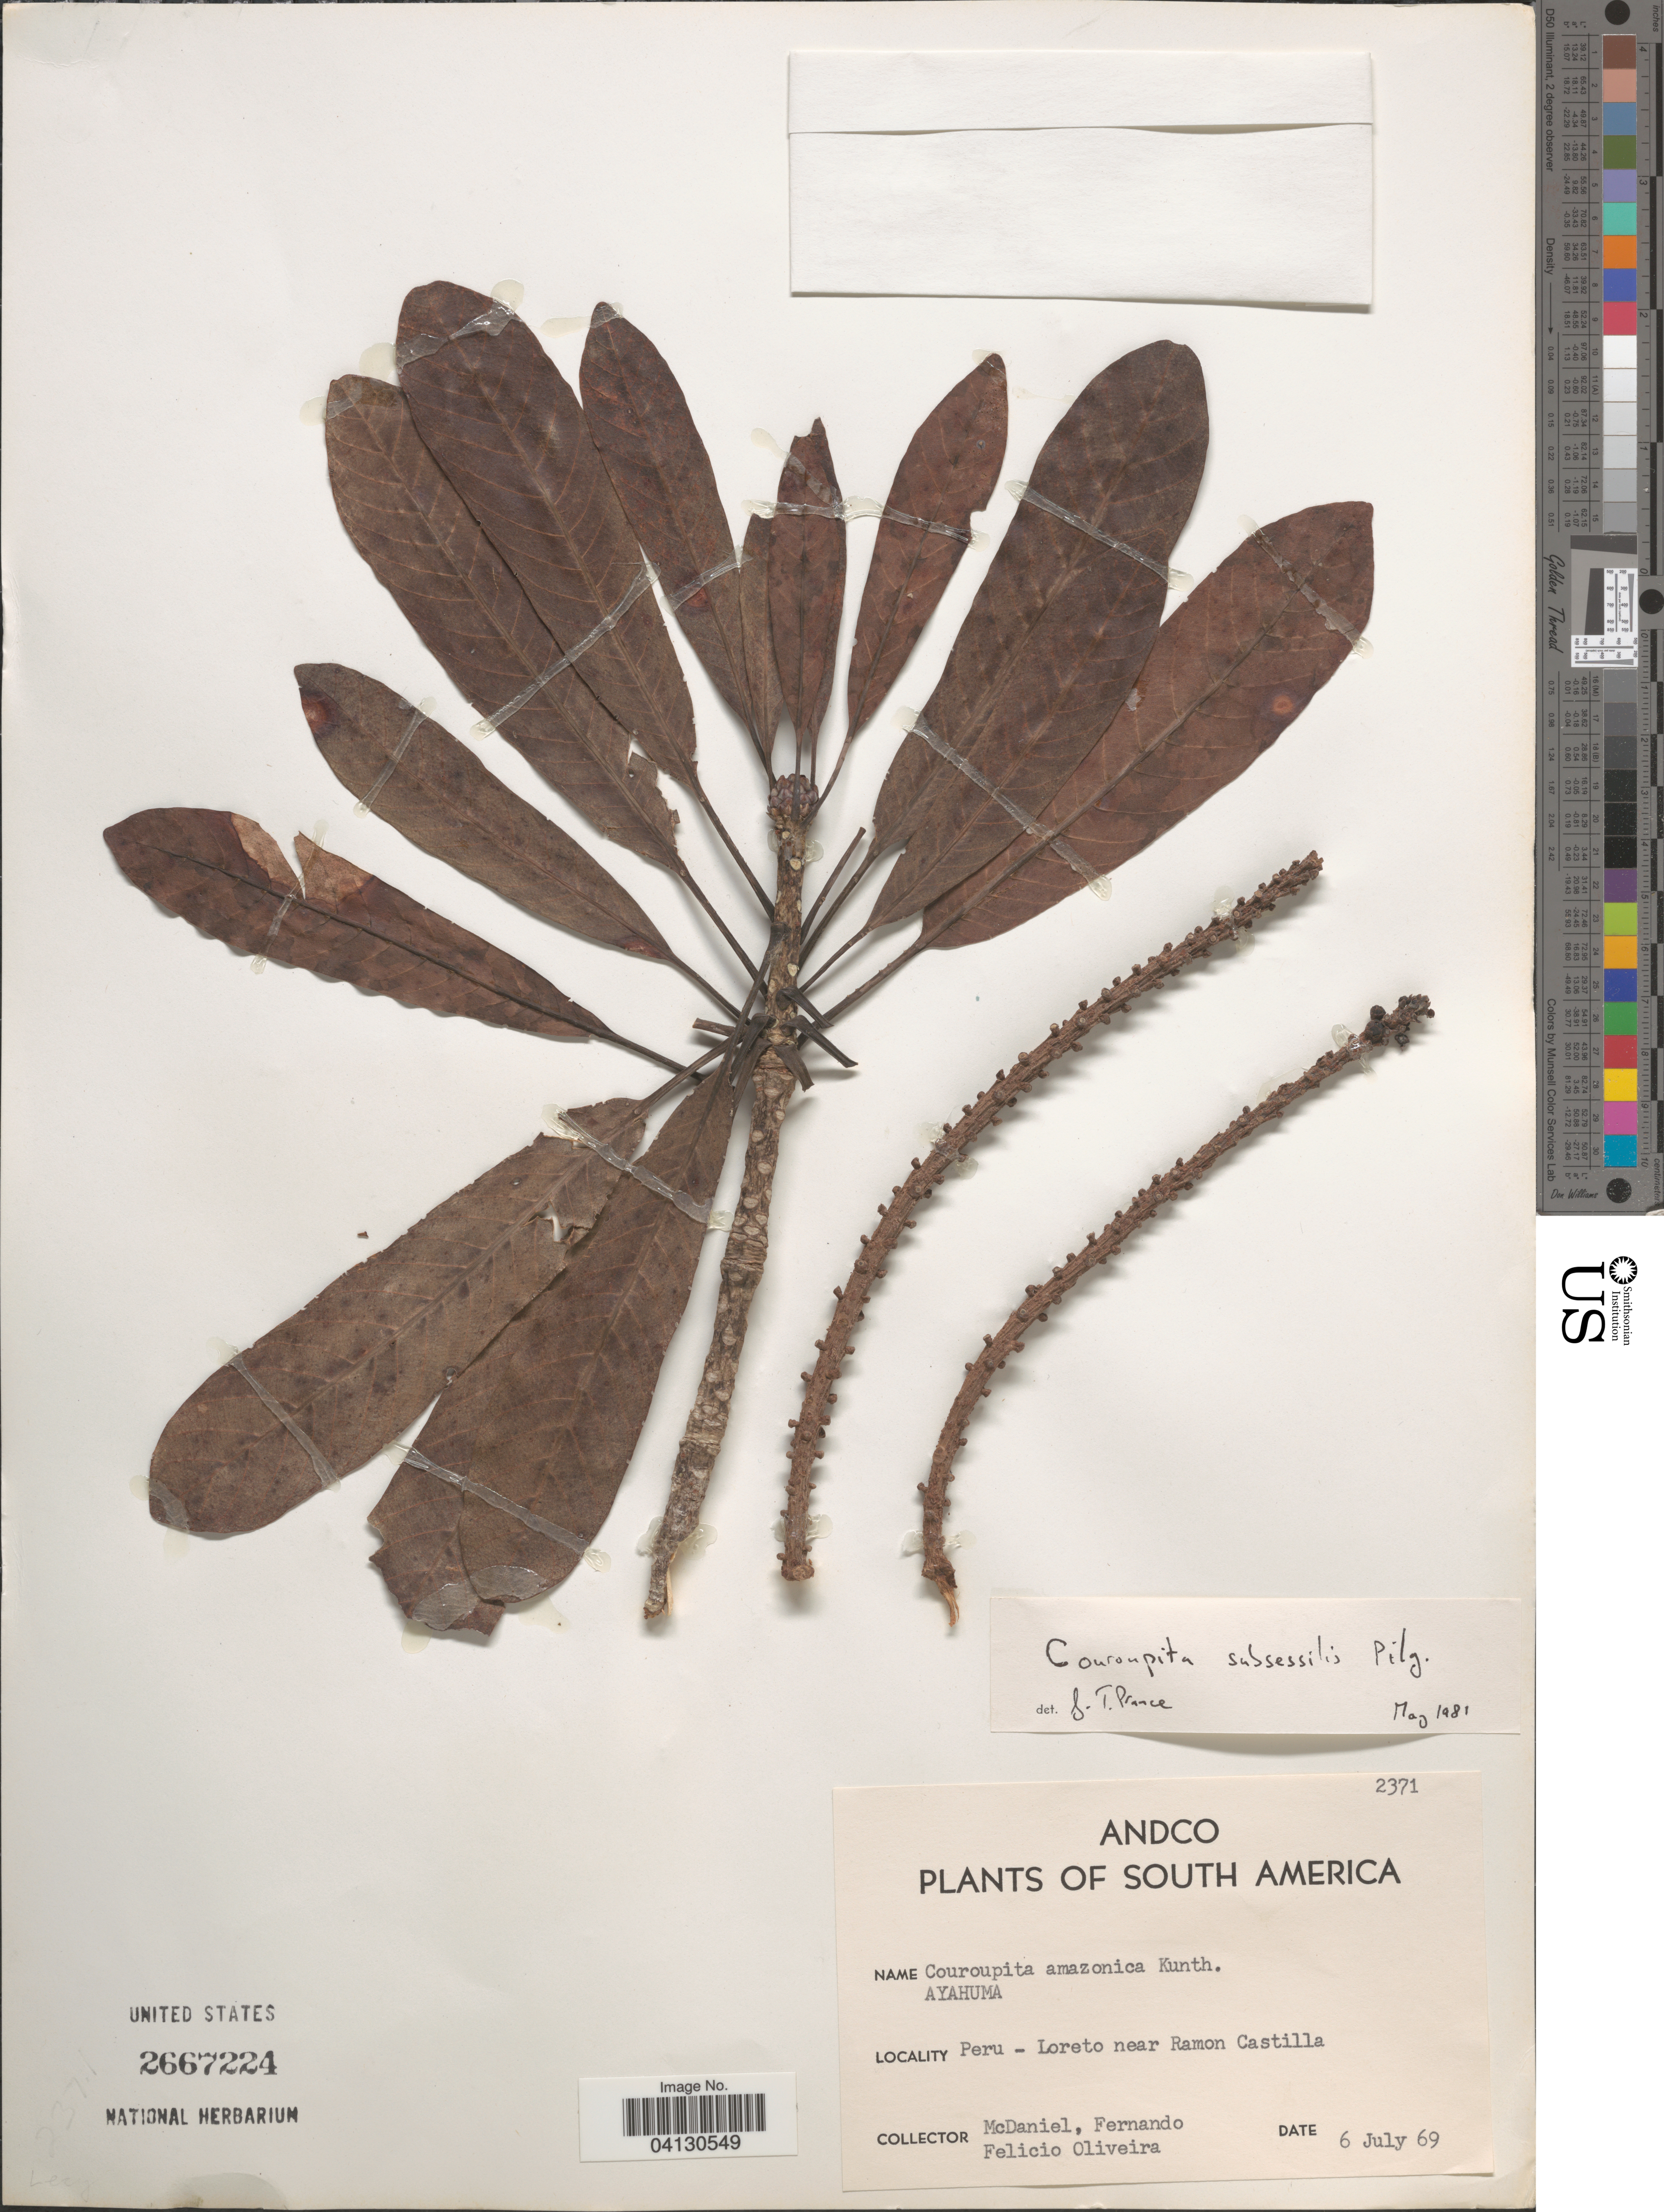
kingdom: Plantae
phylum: Tracheophyta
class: Magnoliopsida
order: Ericales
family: Lecythidaceae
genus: Couroupita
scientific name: Couroupita subsessilis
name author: Pilg.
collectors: -- McDaniel, -- Fernando & F. Oliveira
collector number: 2371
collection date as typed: Transcribed d/m/y: 6/7/69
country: Peru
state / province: Loreto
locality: Near Ramon Castilla.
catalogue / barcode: US 2667224